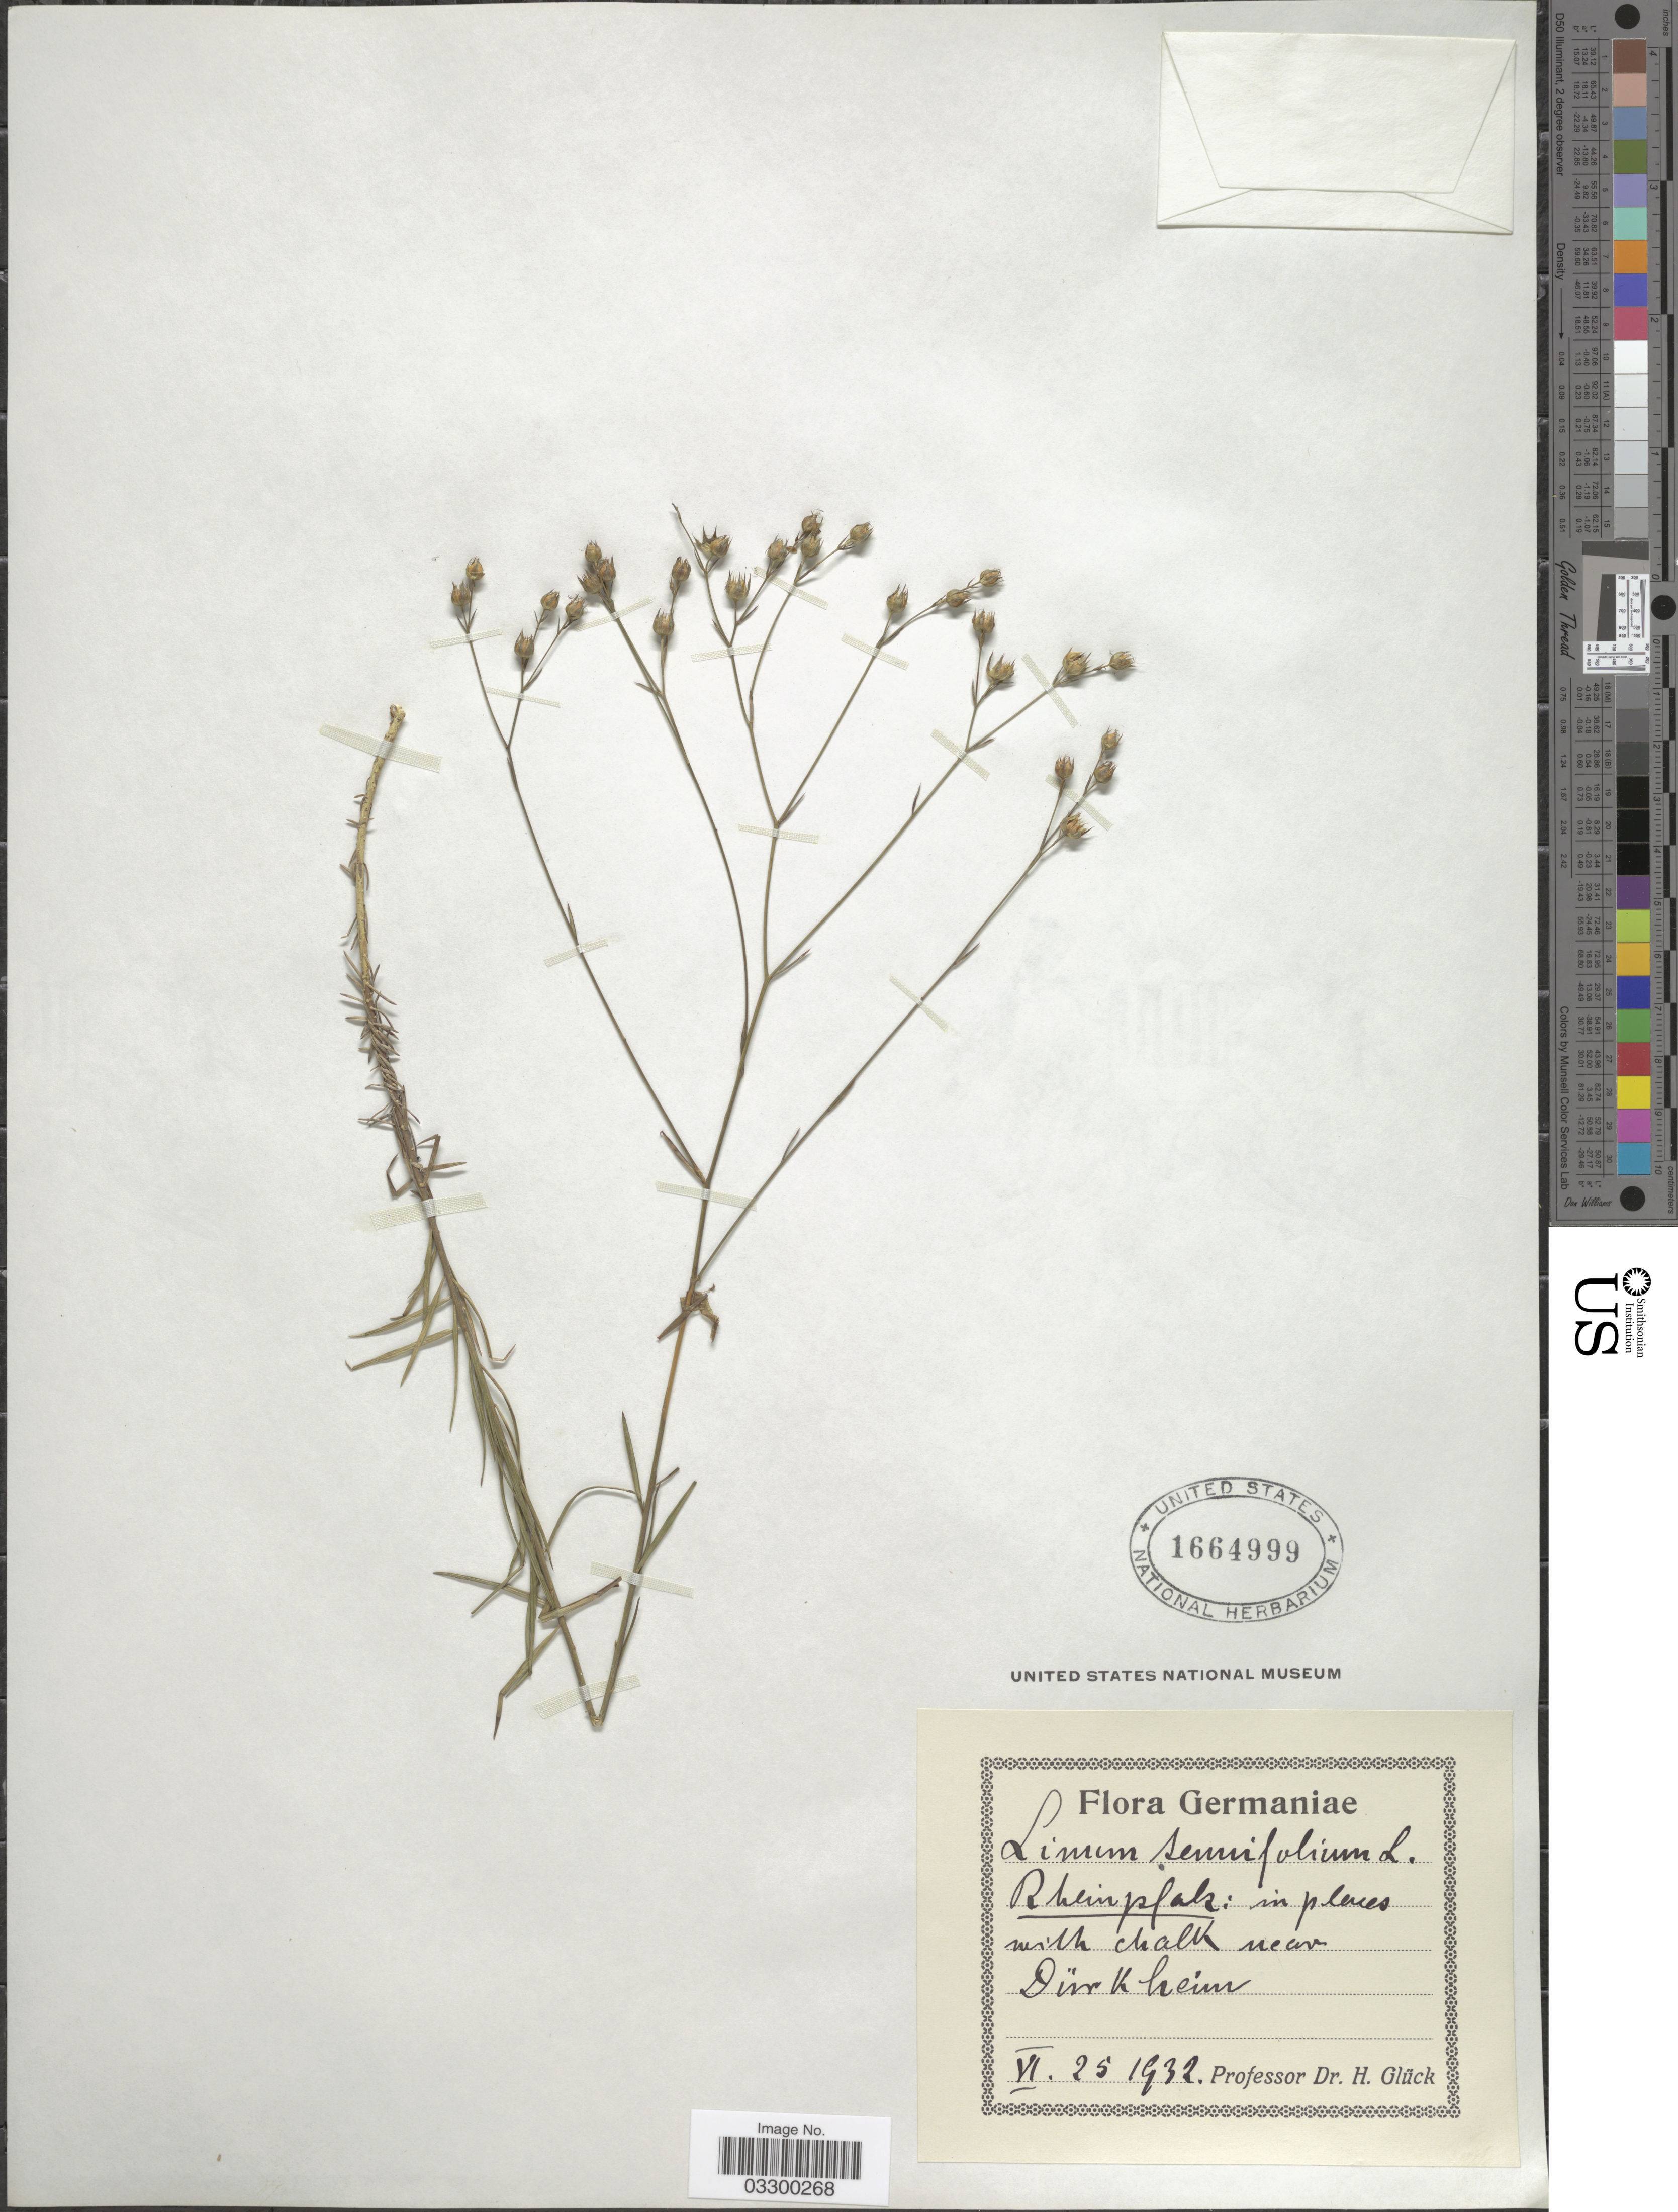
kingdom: Plantae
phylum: Tracheophyta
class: Magnoliopsida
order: Malpighiales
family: Linaceae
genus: Linum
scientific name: Linum tenuifolium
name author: L.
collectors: H. Glück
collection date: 1932-06-25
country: Germany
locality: Germaniae. Rheinpfalz: in places with chalk near Dürkheim.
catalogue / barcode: US 1664999